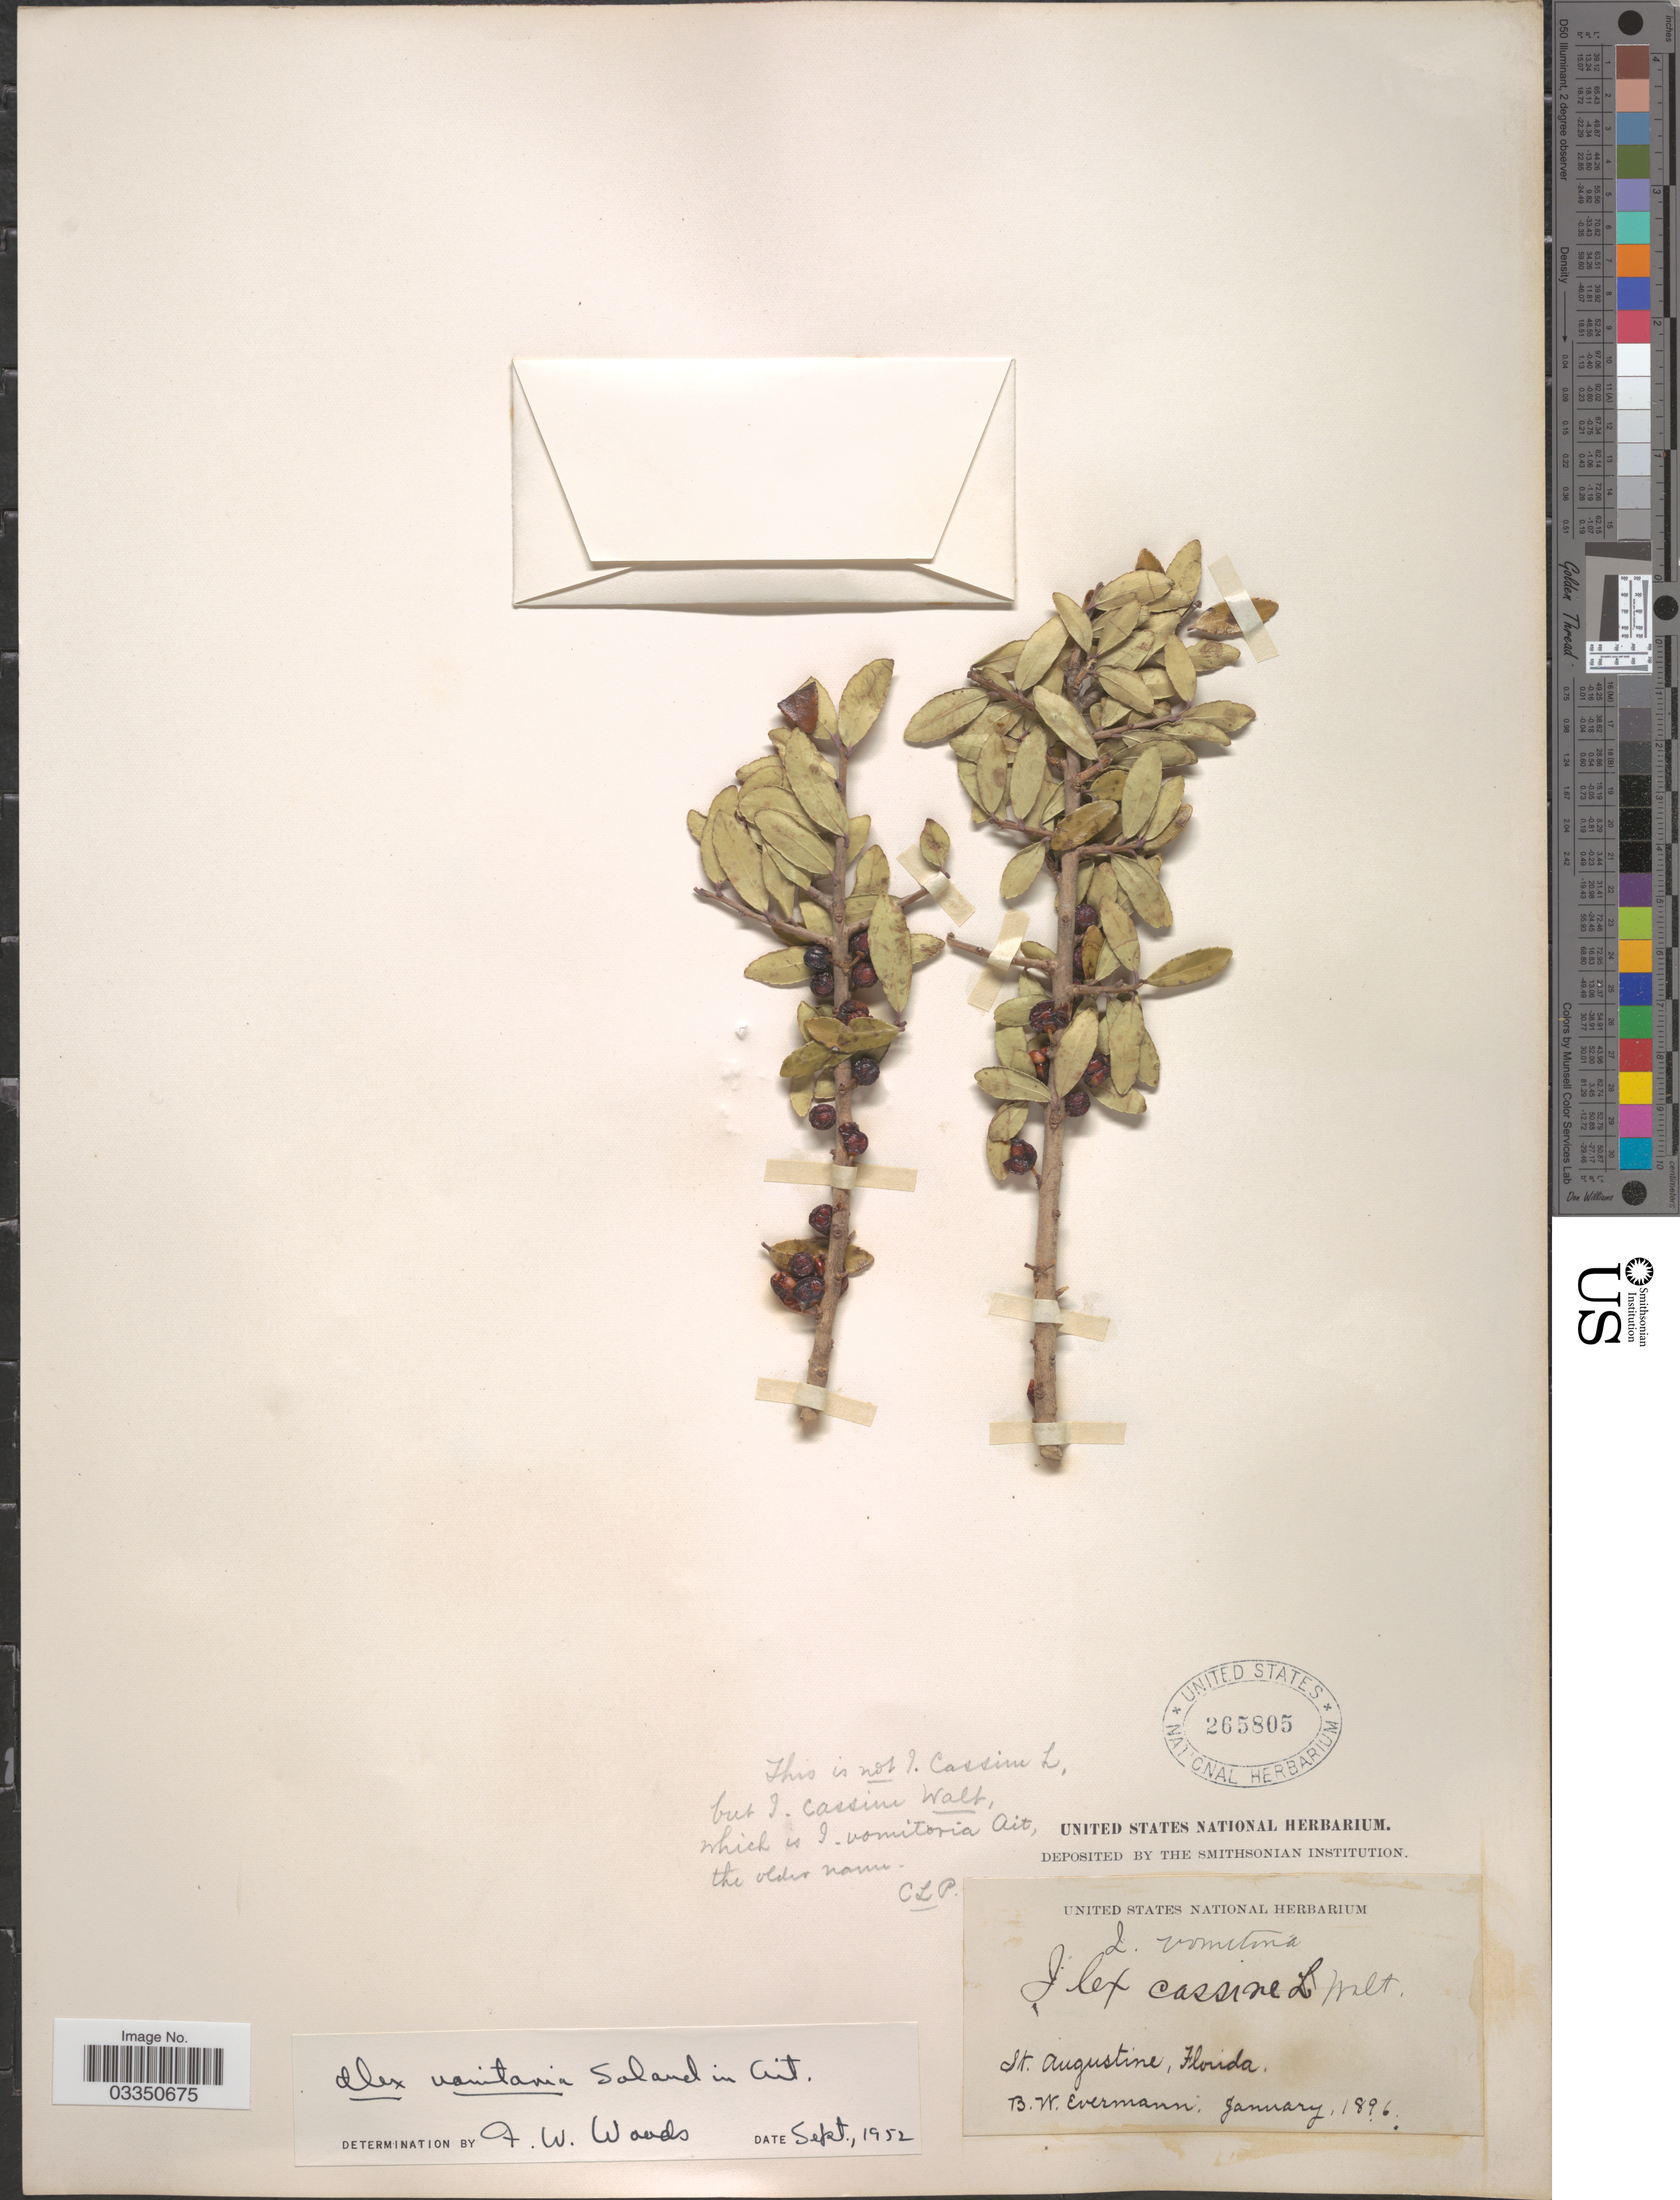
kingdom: Plantae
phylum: Tracheophyta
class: Magnoliopsida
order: Aquifoliales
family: Aquifoliaceae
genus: Ilex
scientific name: Ilex vomitoria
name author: Aiton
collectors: B. W. Evermann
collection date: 1896-01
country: United States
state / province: Florida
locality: St. Augustine.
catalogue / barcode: US 265805